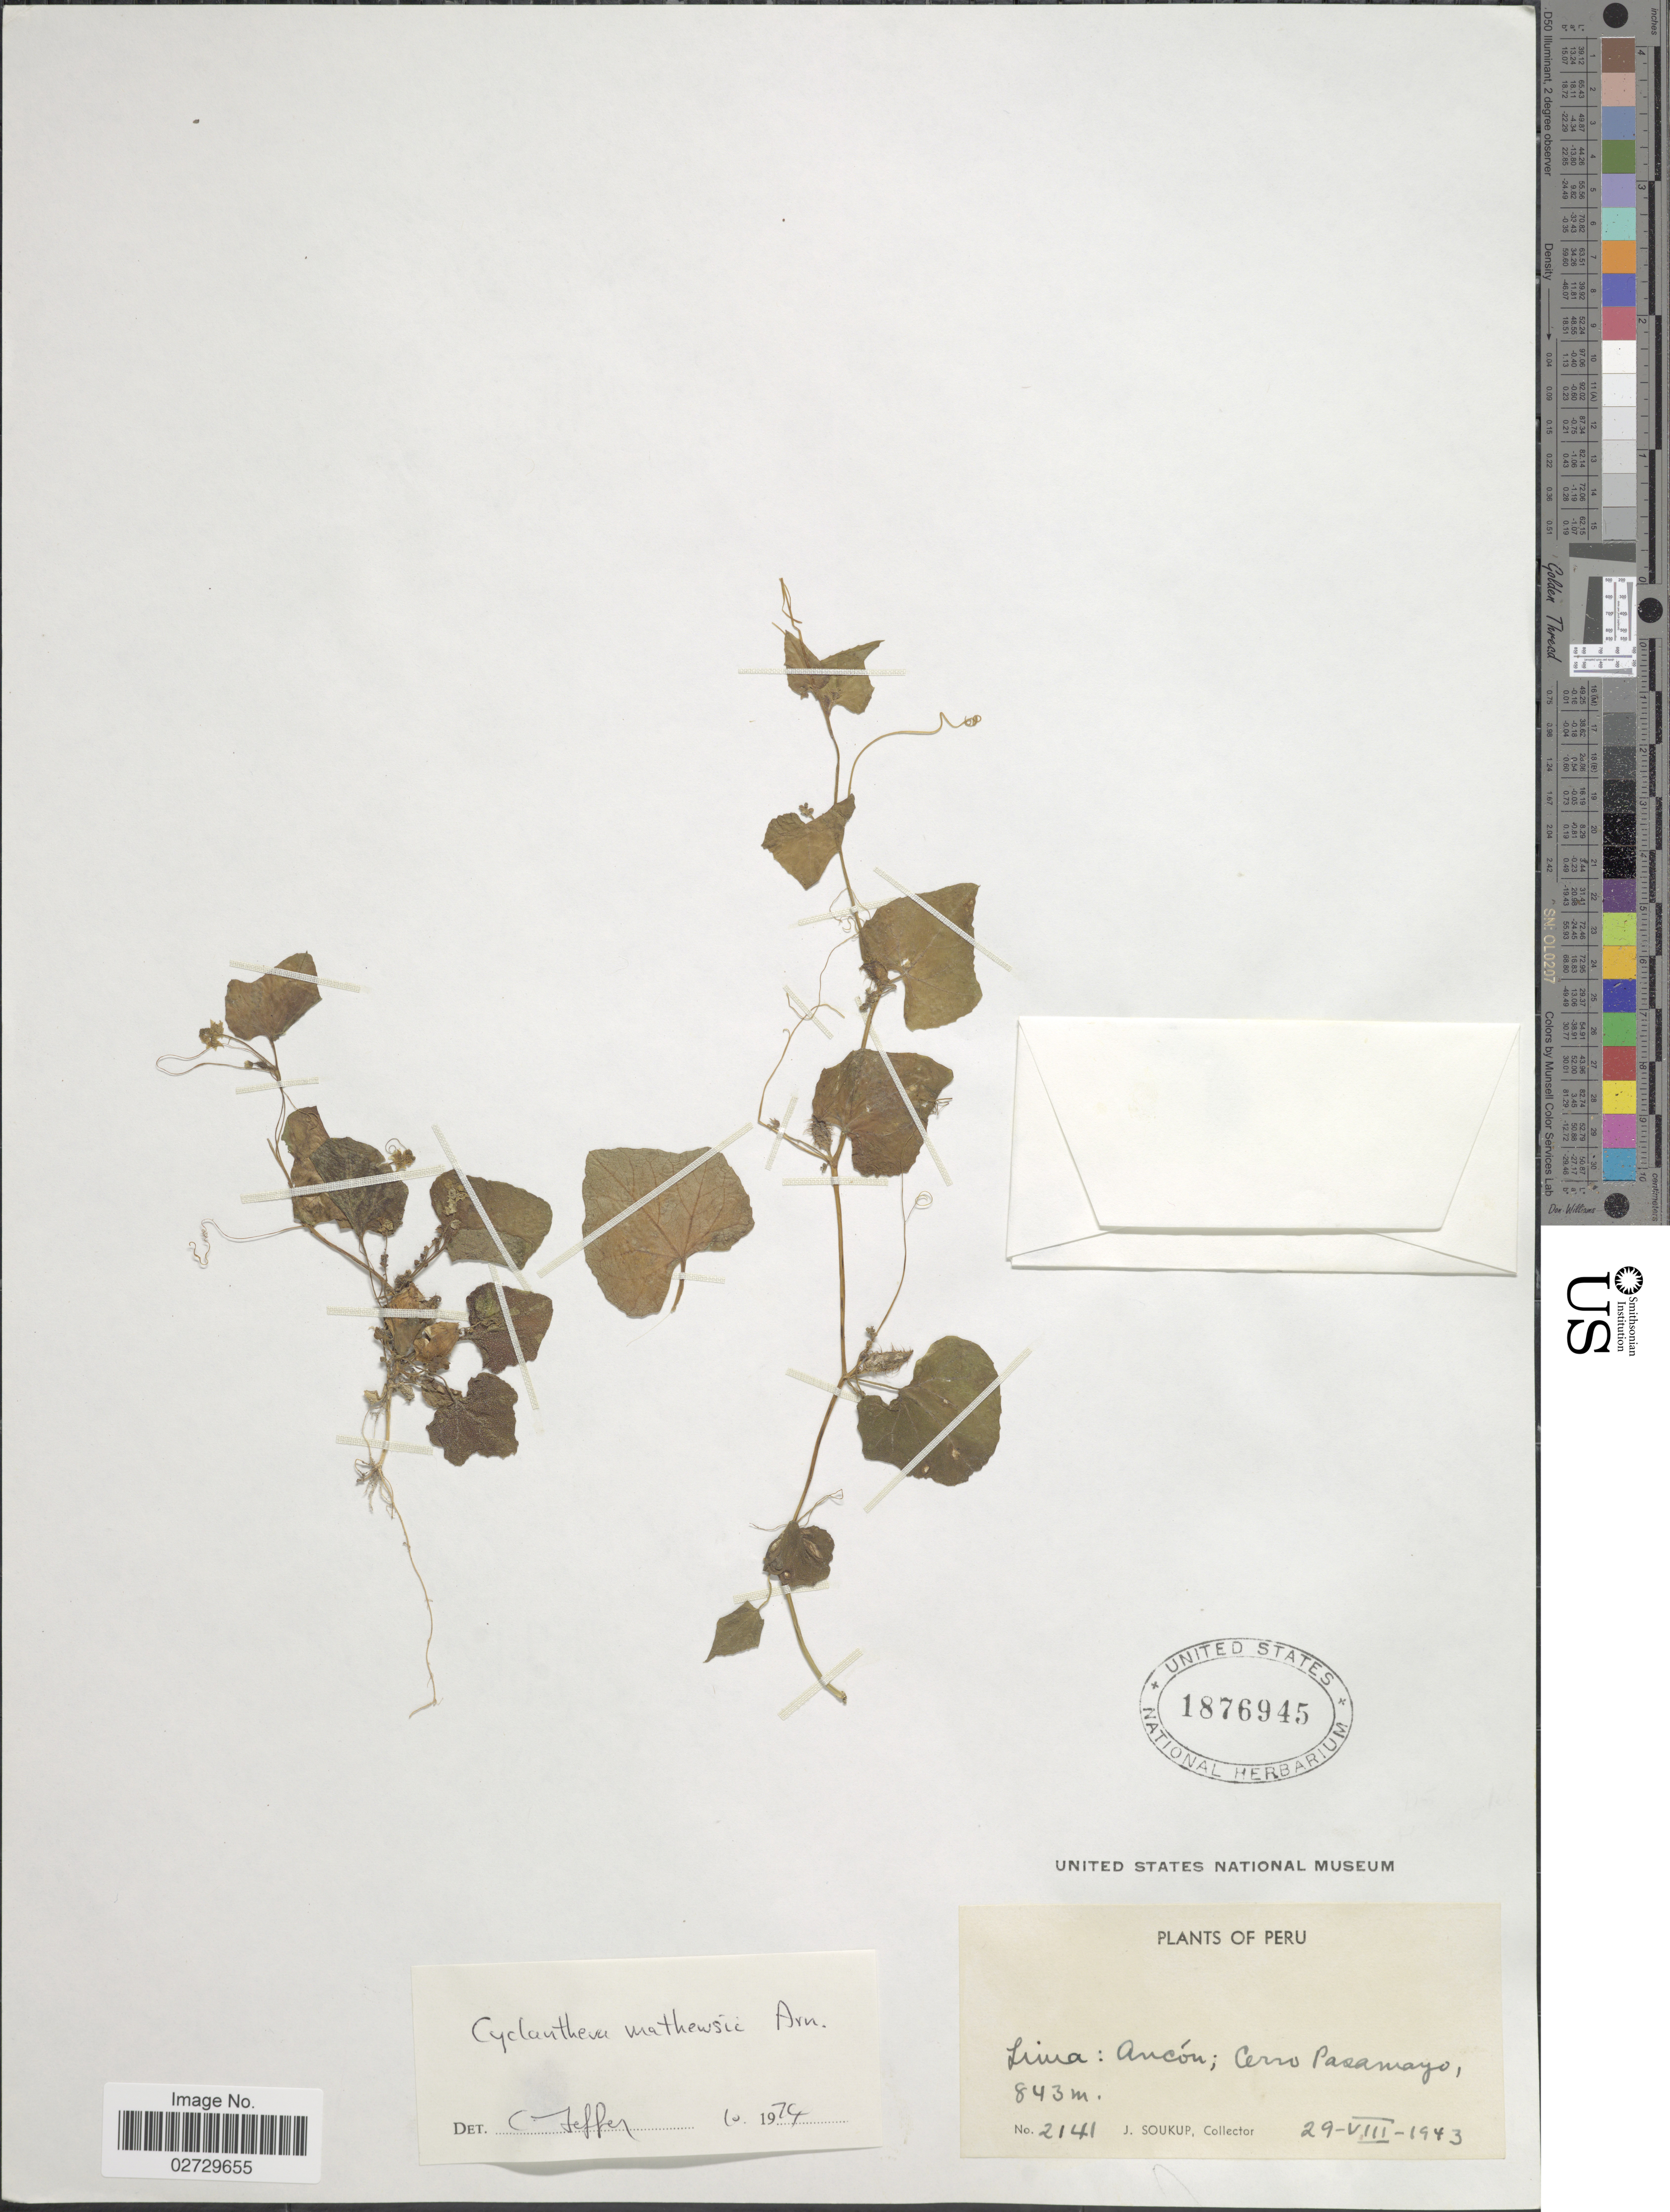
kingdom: Plantae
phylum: Tracheophyta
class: Magnoliopsida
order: Cucurbitales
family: Cucurbitaceae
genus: Cyclanthera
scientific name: Cyclanthera mathewsii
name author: Arn. ex A. Gray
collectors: J. J. Soukup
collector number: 2141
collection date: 1943-08-29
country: Peru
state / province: Lima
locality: Ancón; Cerro Pasamayo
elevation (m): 843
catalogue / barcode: US 1876945